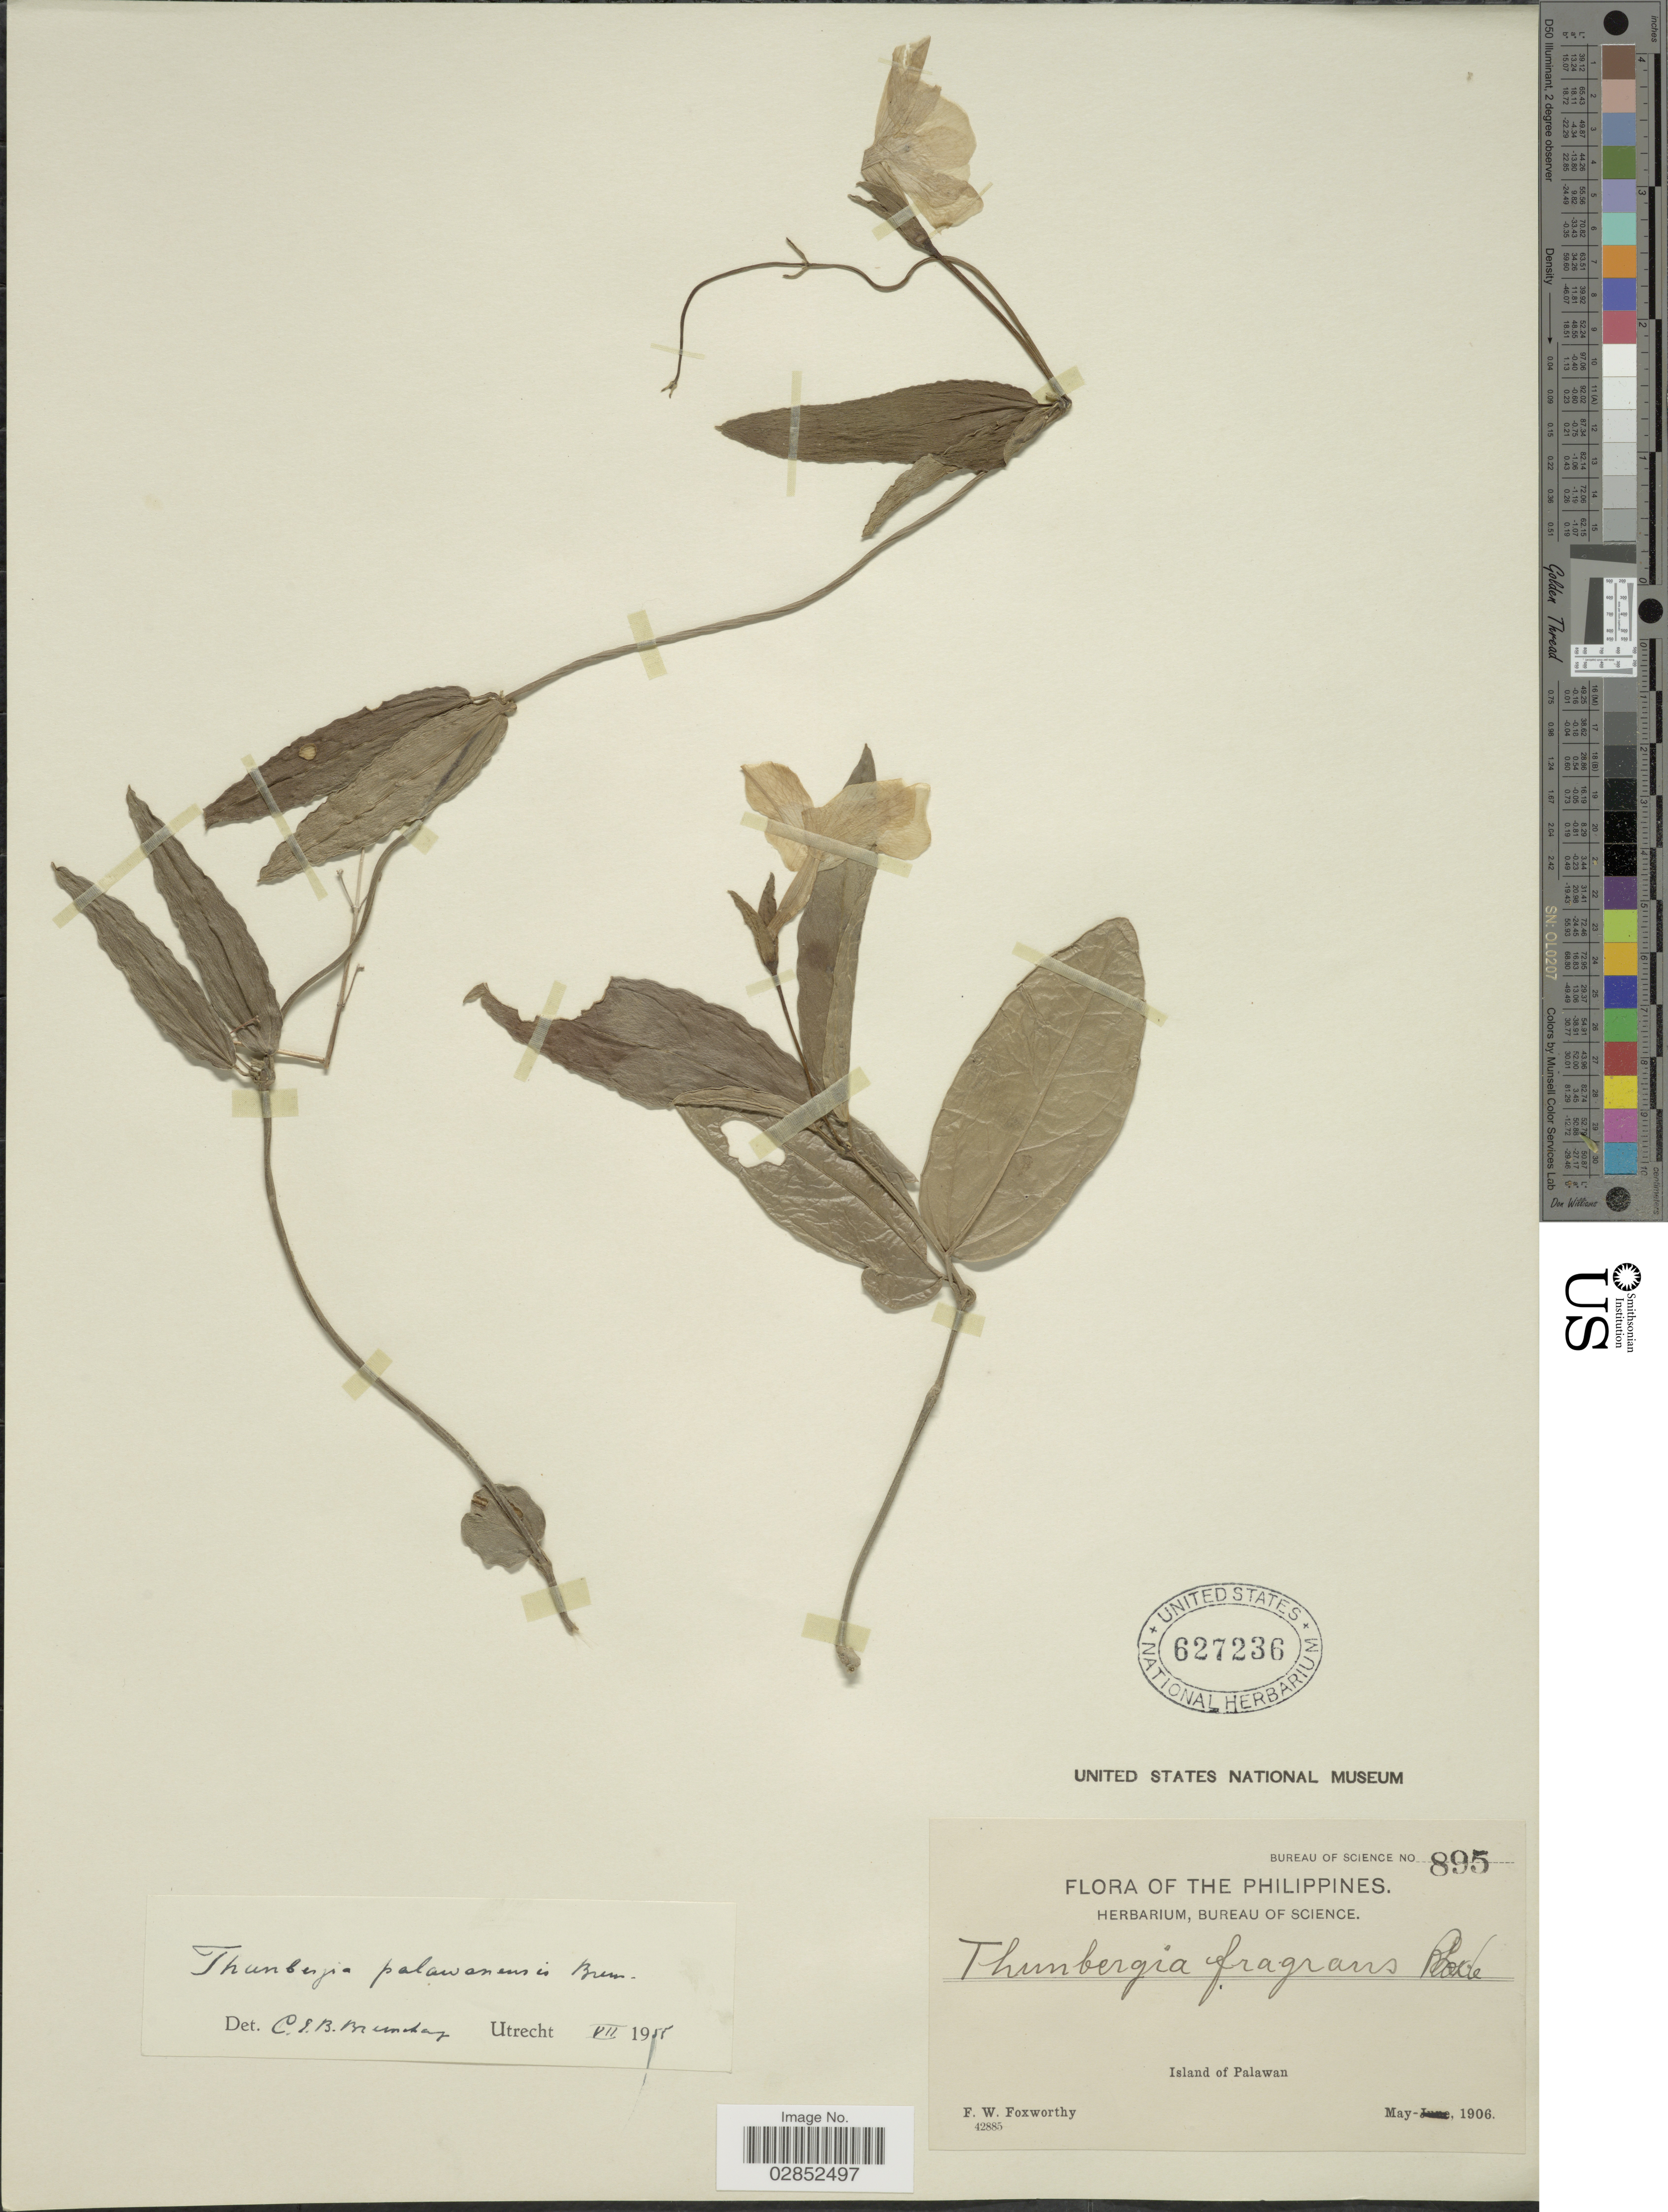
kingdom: Plantae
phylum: Tracheophyta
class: Magnoliopsida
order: Lamiales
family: Acanthaceae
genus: Thunbergia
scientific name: Thunbergia palawanensis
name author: Bremek.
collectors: F. W. Foxworthy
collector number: Bureau of Science 895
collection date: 1906-05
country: Philippines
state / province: Mimaropa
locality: Island of Palawan.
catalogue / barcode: US 627236